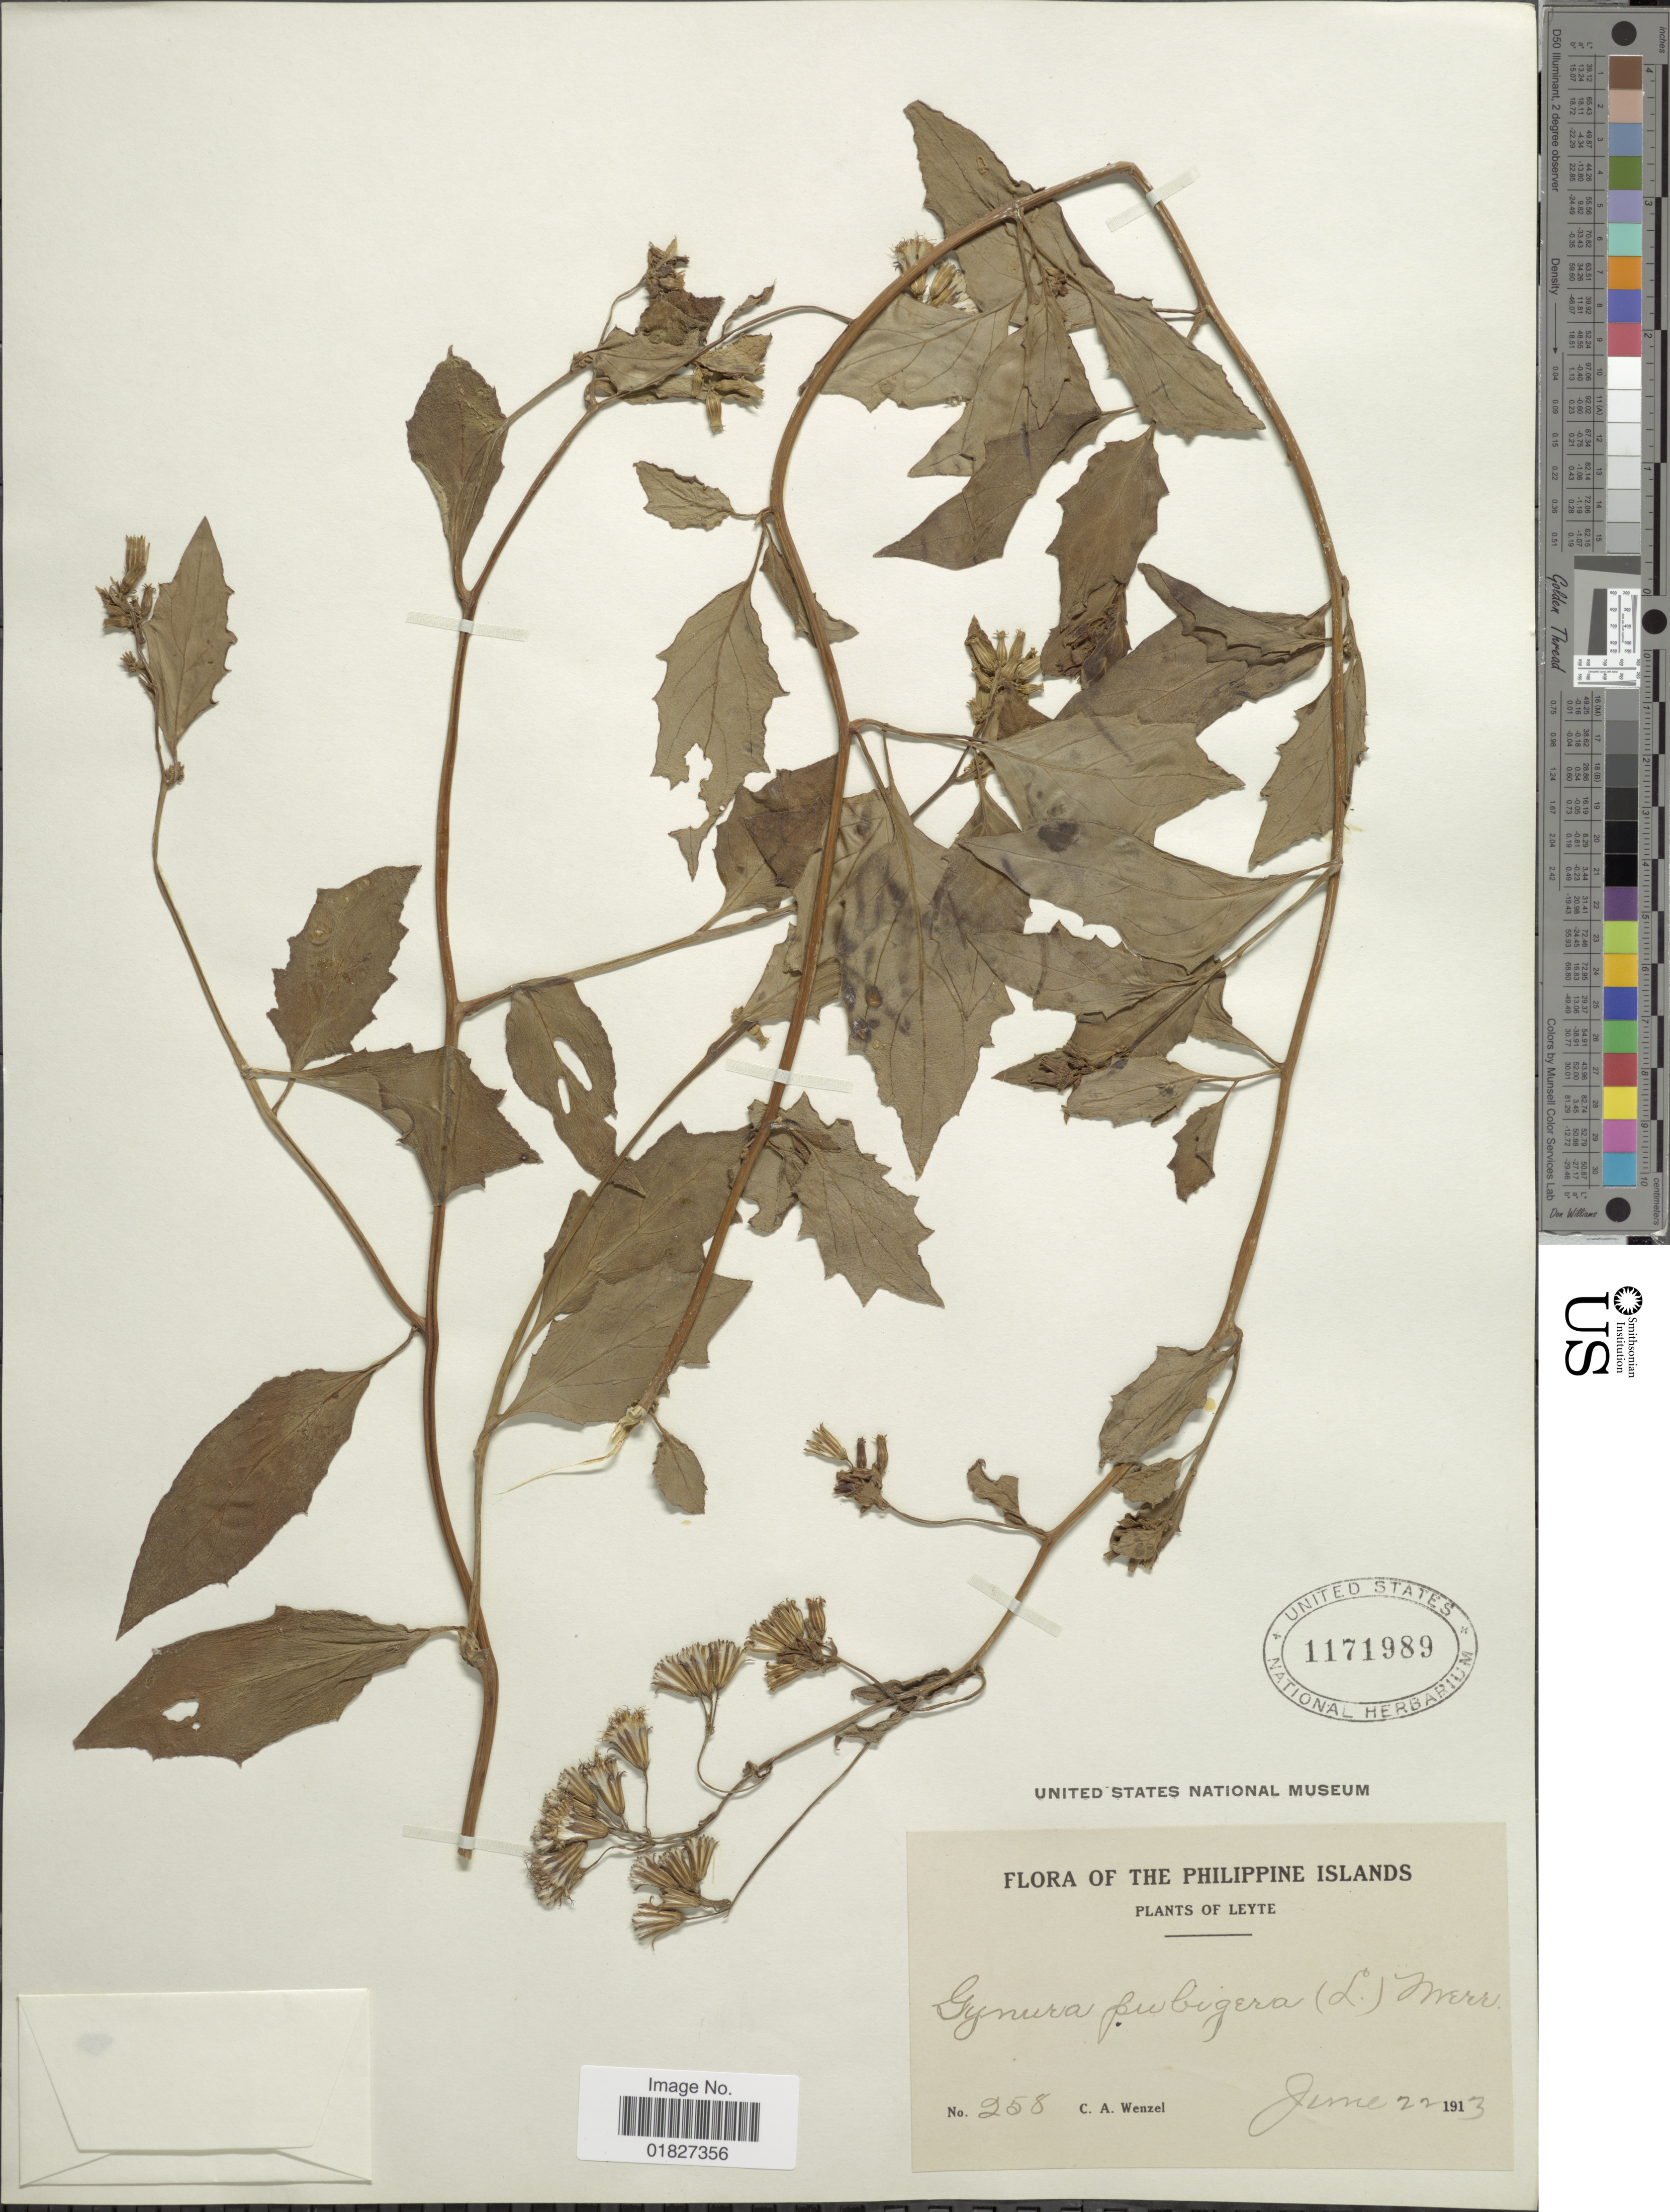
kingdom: Plantae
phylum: Tracheophyta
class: Magnoliopsida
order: Asterales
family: Asteraceae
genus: Gynura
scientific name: Gynura procumbens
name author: (Lour.) Merr.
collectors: C. Wenzel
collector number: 258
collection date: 1913-06-22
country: Philippines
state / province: Eastern Visayas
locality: Philippine Islands, Leyte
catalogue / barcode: US 1171989